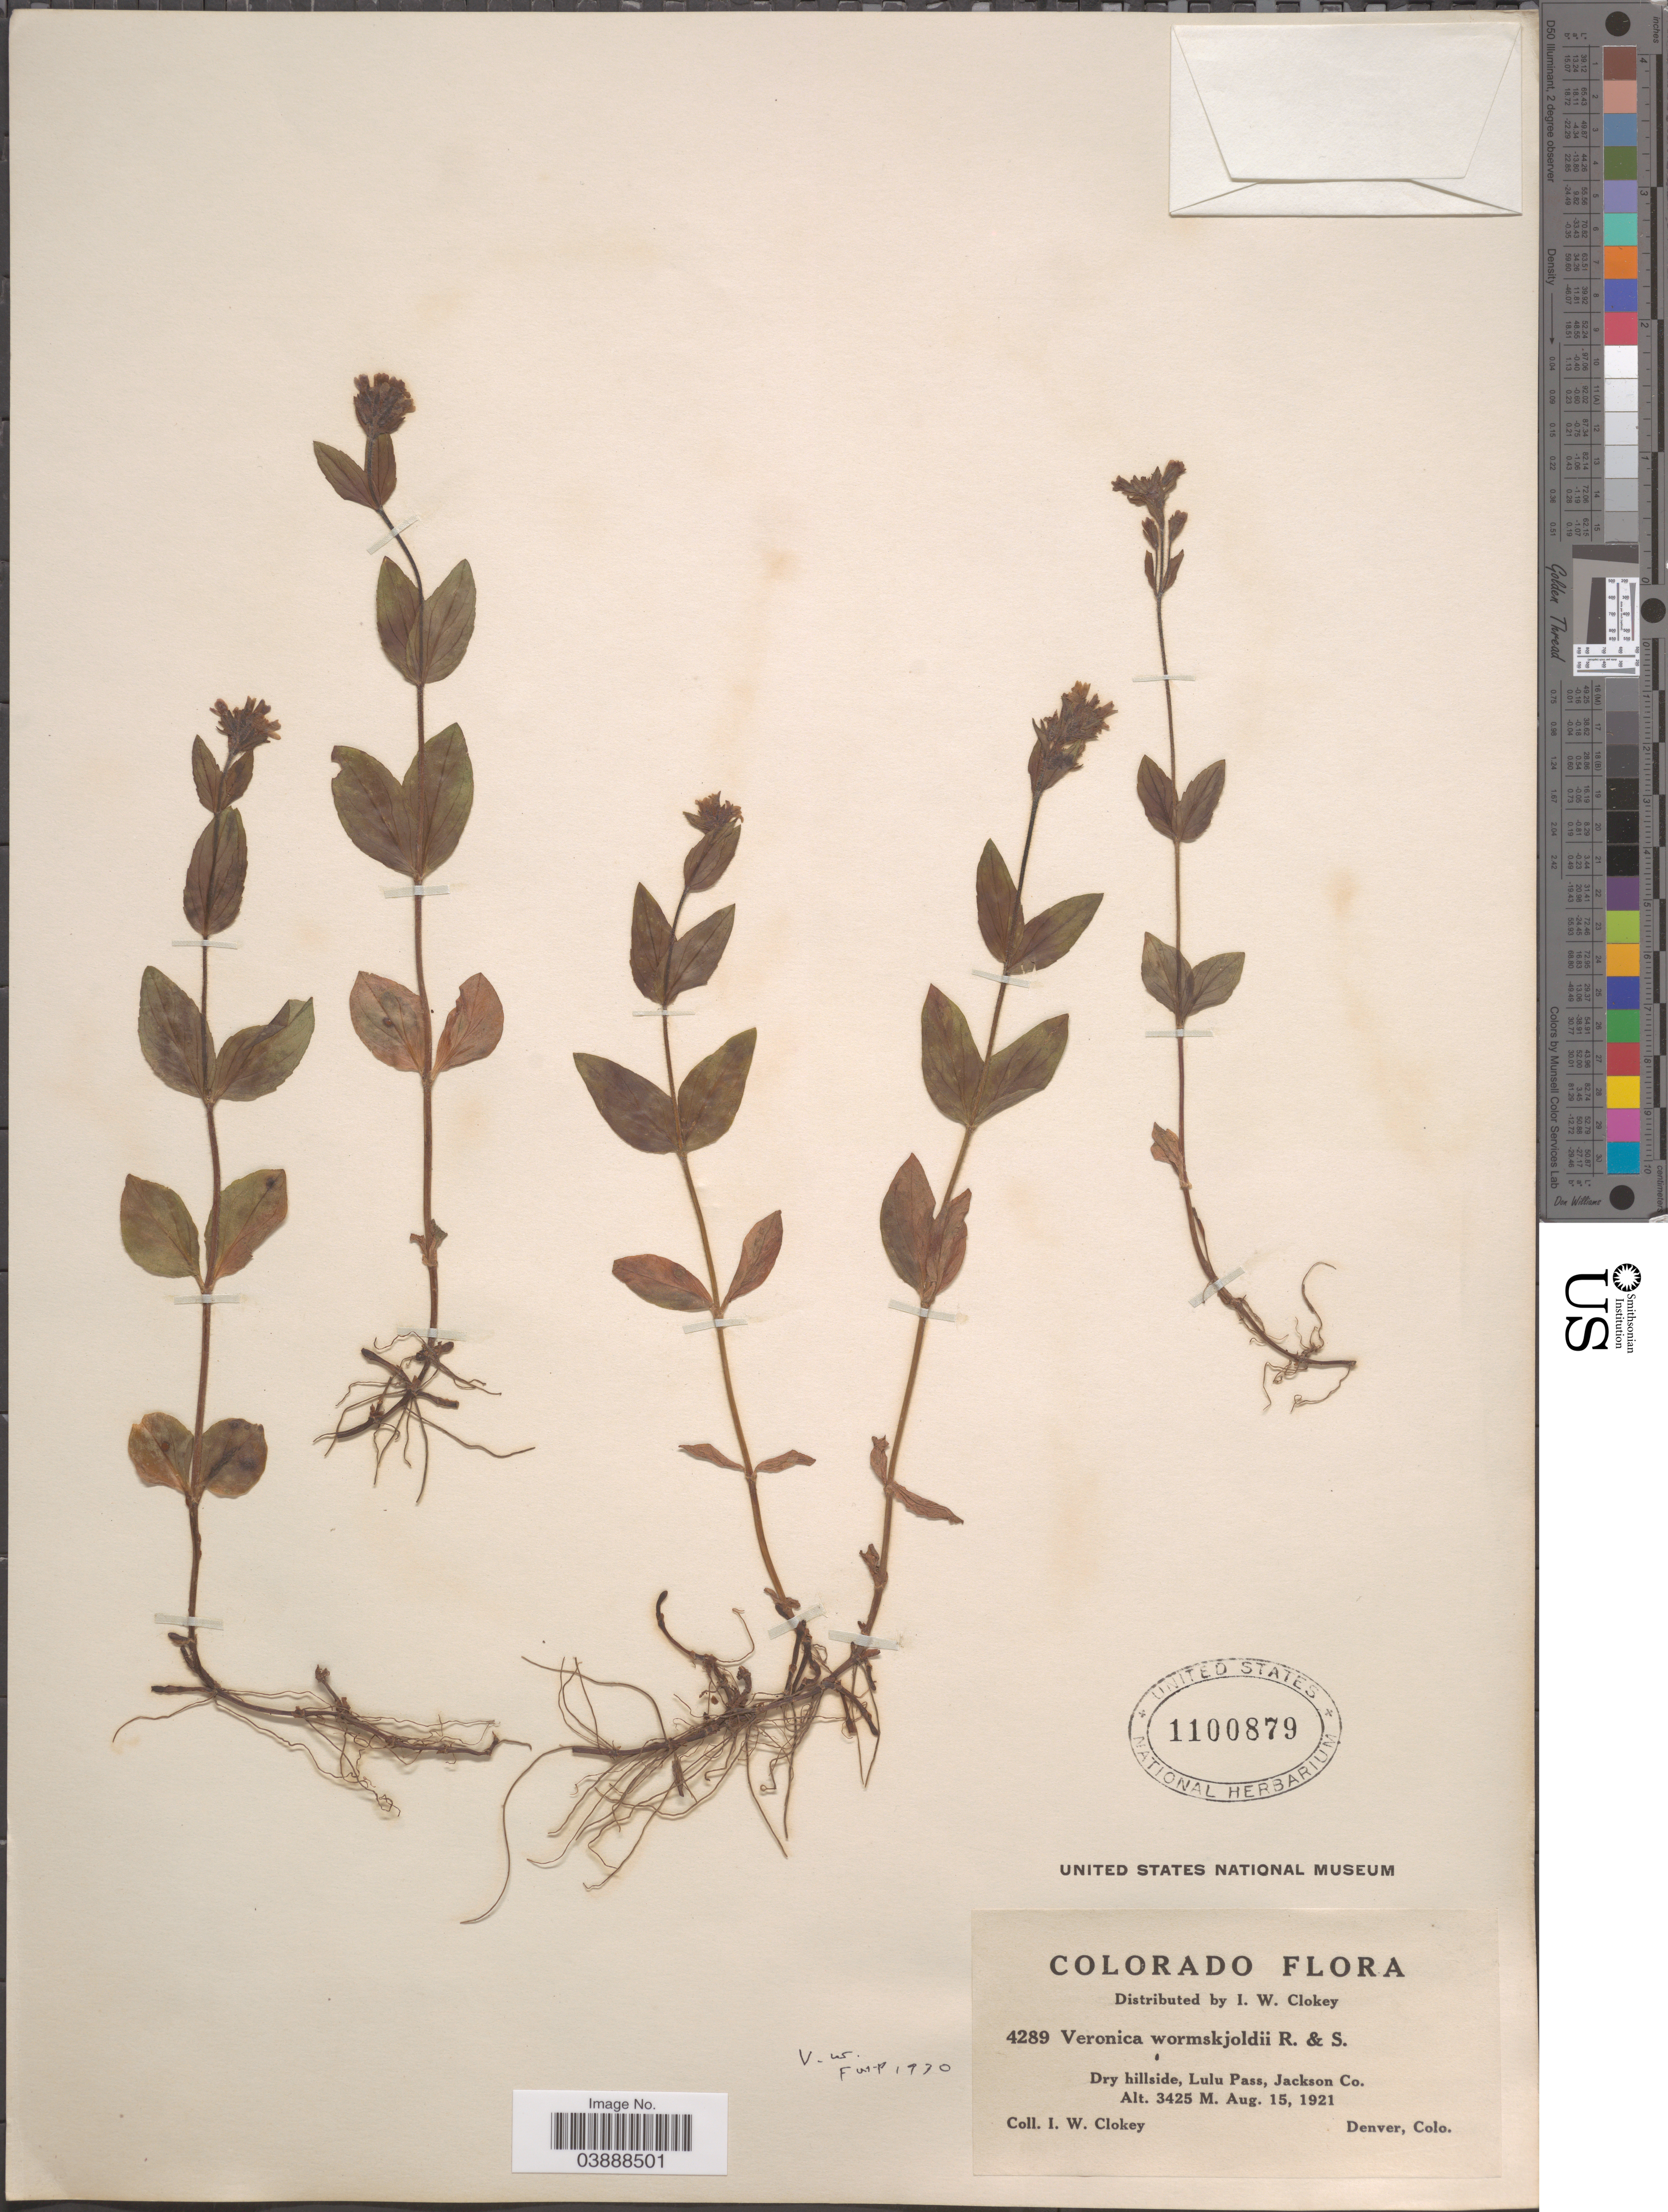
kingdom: Plantae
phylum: Tracheophyta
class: Magnoliopsida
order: Lamiales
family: Plantaginaceae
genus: Veronica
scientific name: Veronica wormskjoldii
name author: Roem. & Schult.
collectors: I. W. Clokey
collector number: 4289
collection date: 1921-08-15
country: United States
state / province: Colorado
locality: Lulu Pass, Jackson Co.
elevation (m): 3425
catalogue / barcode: US 1100879